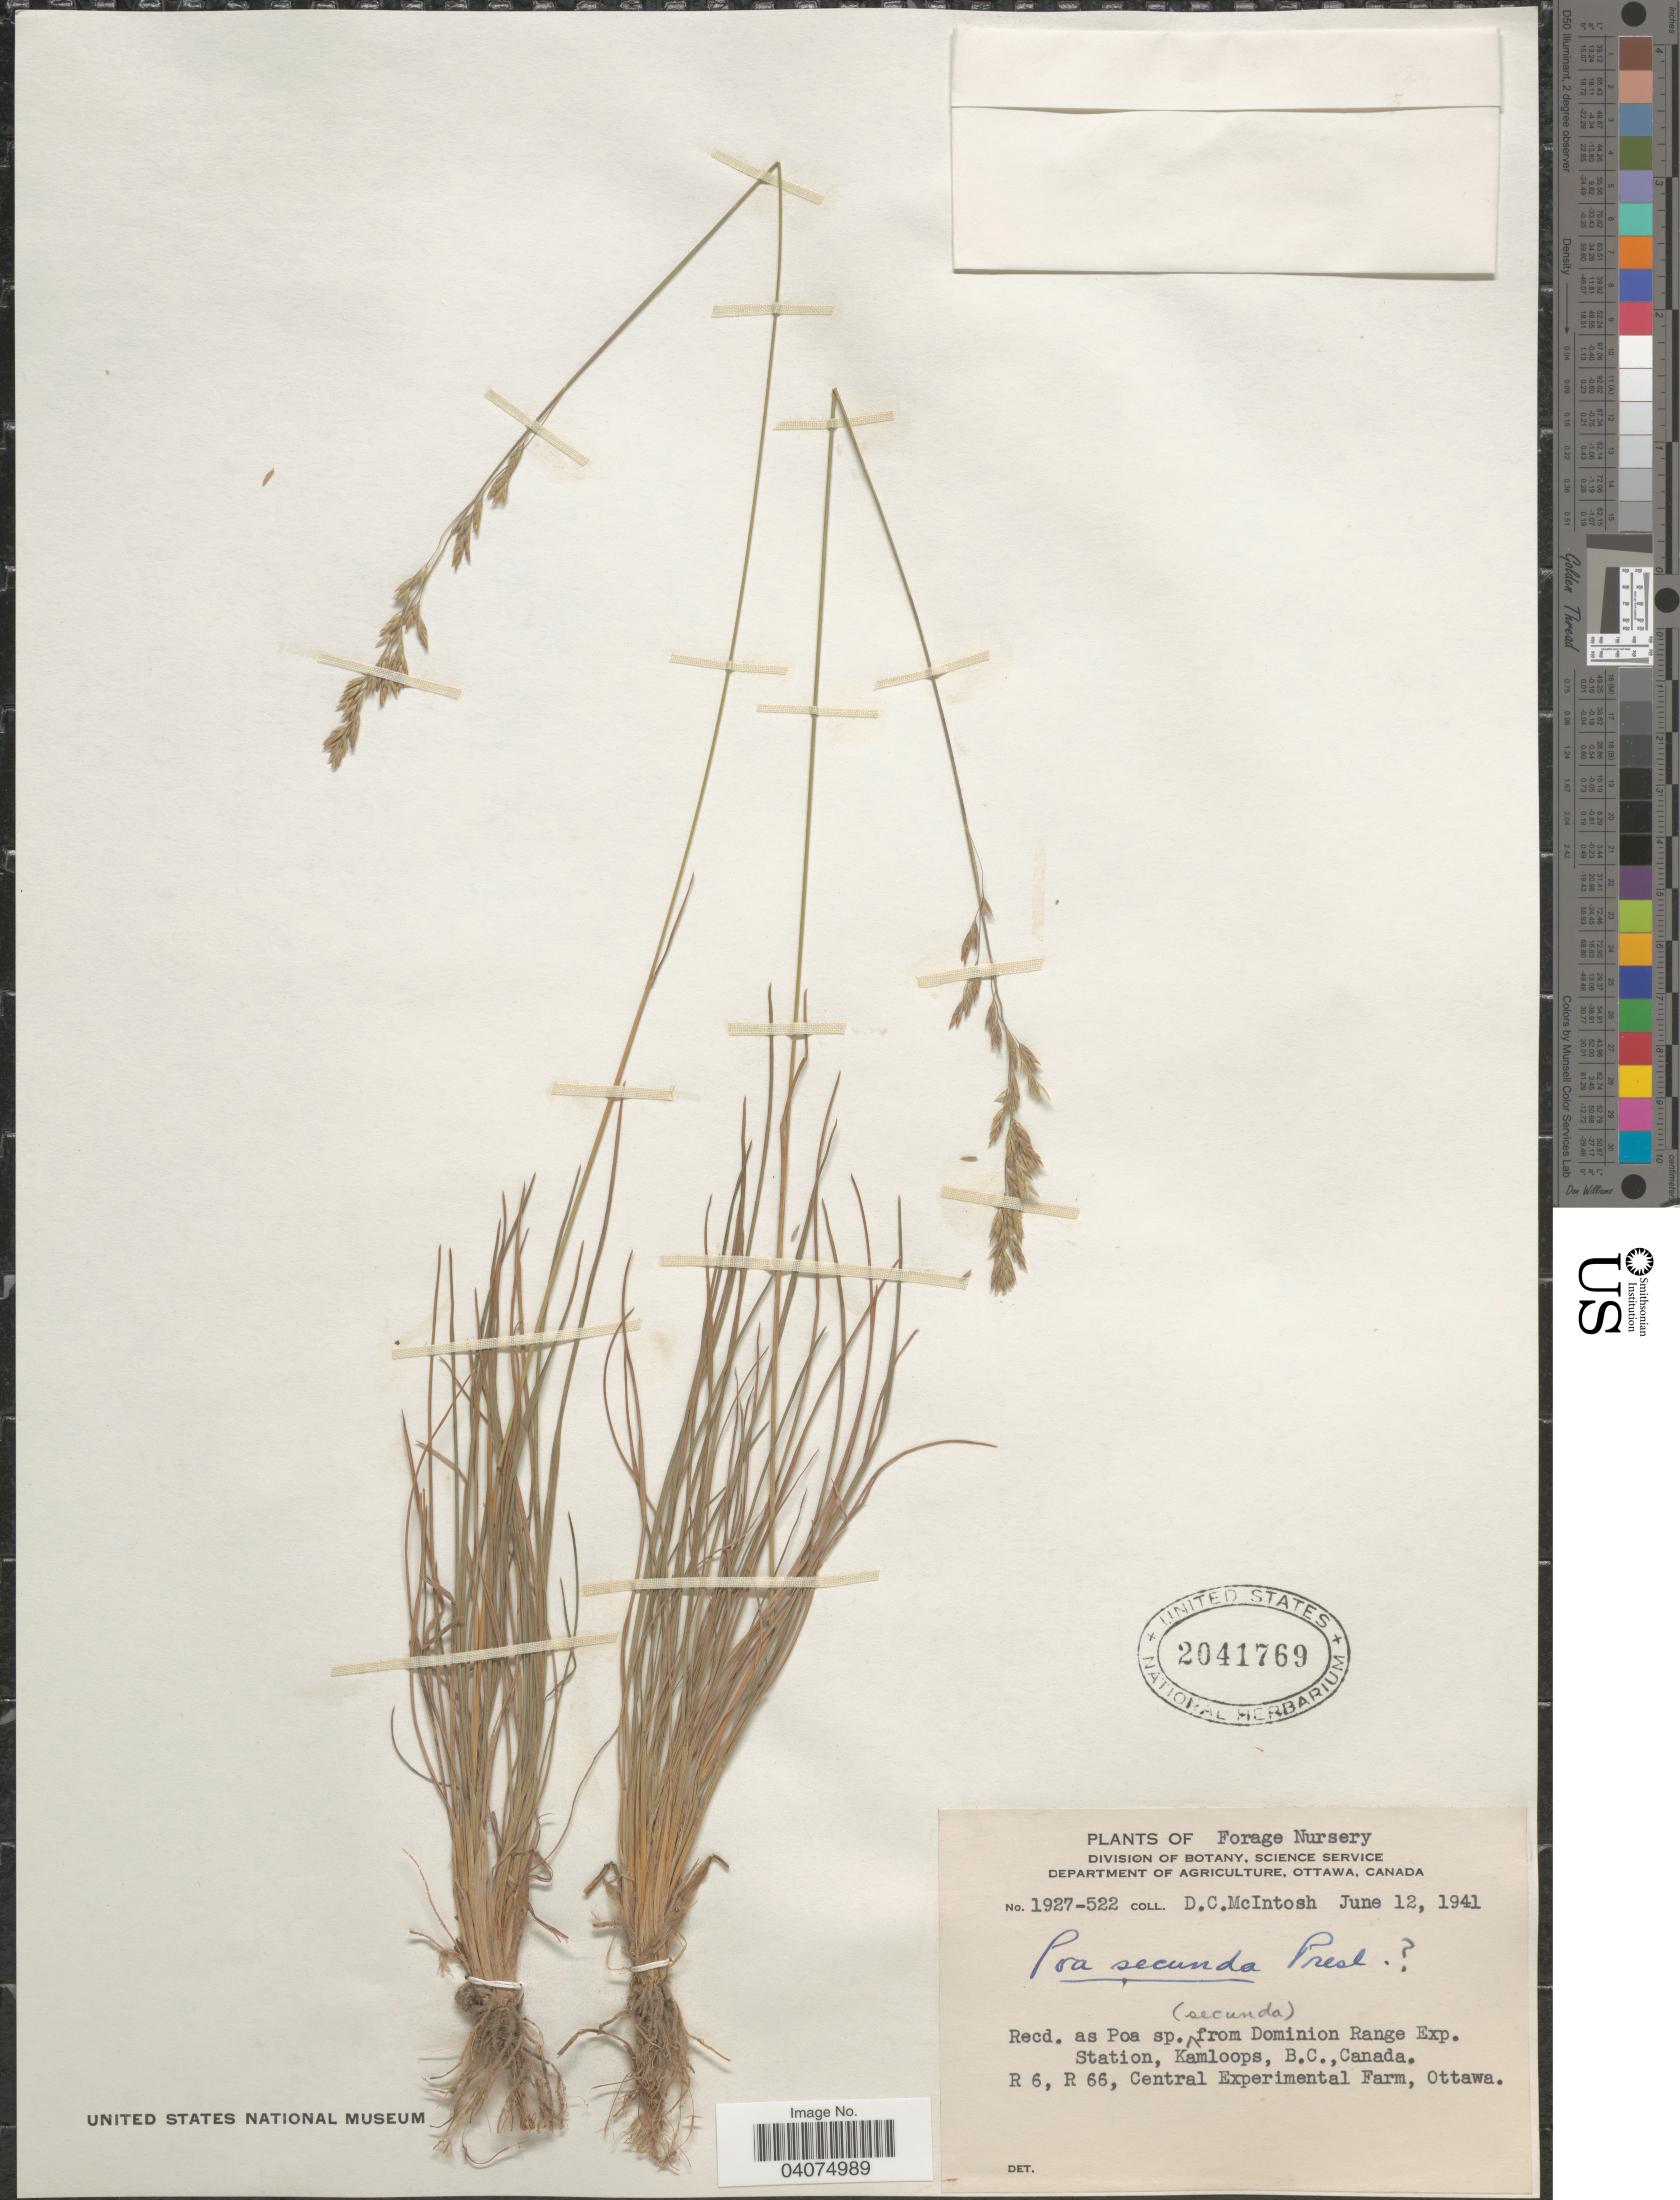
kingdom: Plantae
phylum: Tracheophyta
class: Liliopsida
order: Poales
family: Poaceae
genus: Poa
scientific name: Poa secunda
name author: J. Presl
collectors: D. McIntosh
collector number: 1927-522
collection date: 1941-06-12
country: Canada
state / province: Ontario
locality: Forage Nursery. R 6, R 66, Central Experimental Farm, Ottawa.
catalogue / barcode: US 2041769